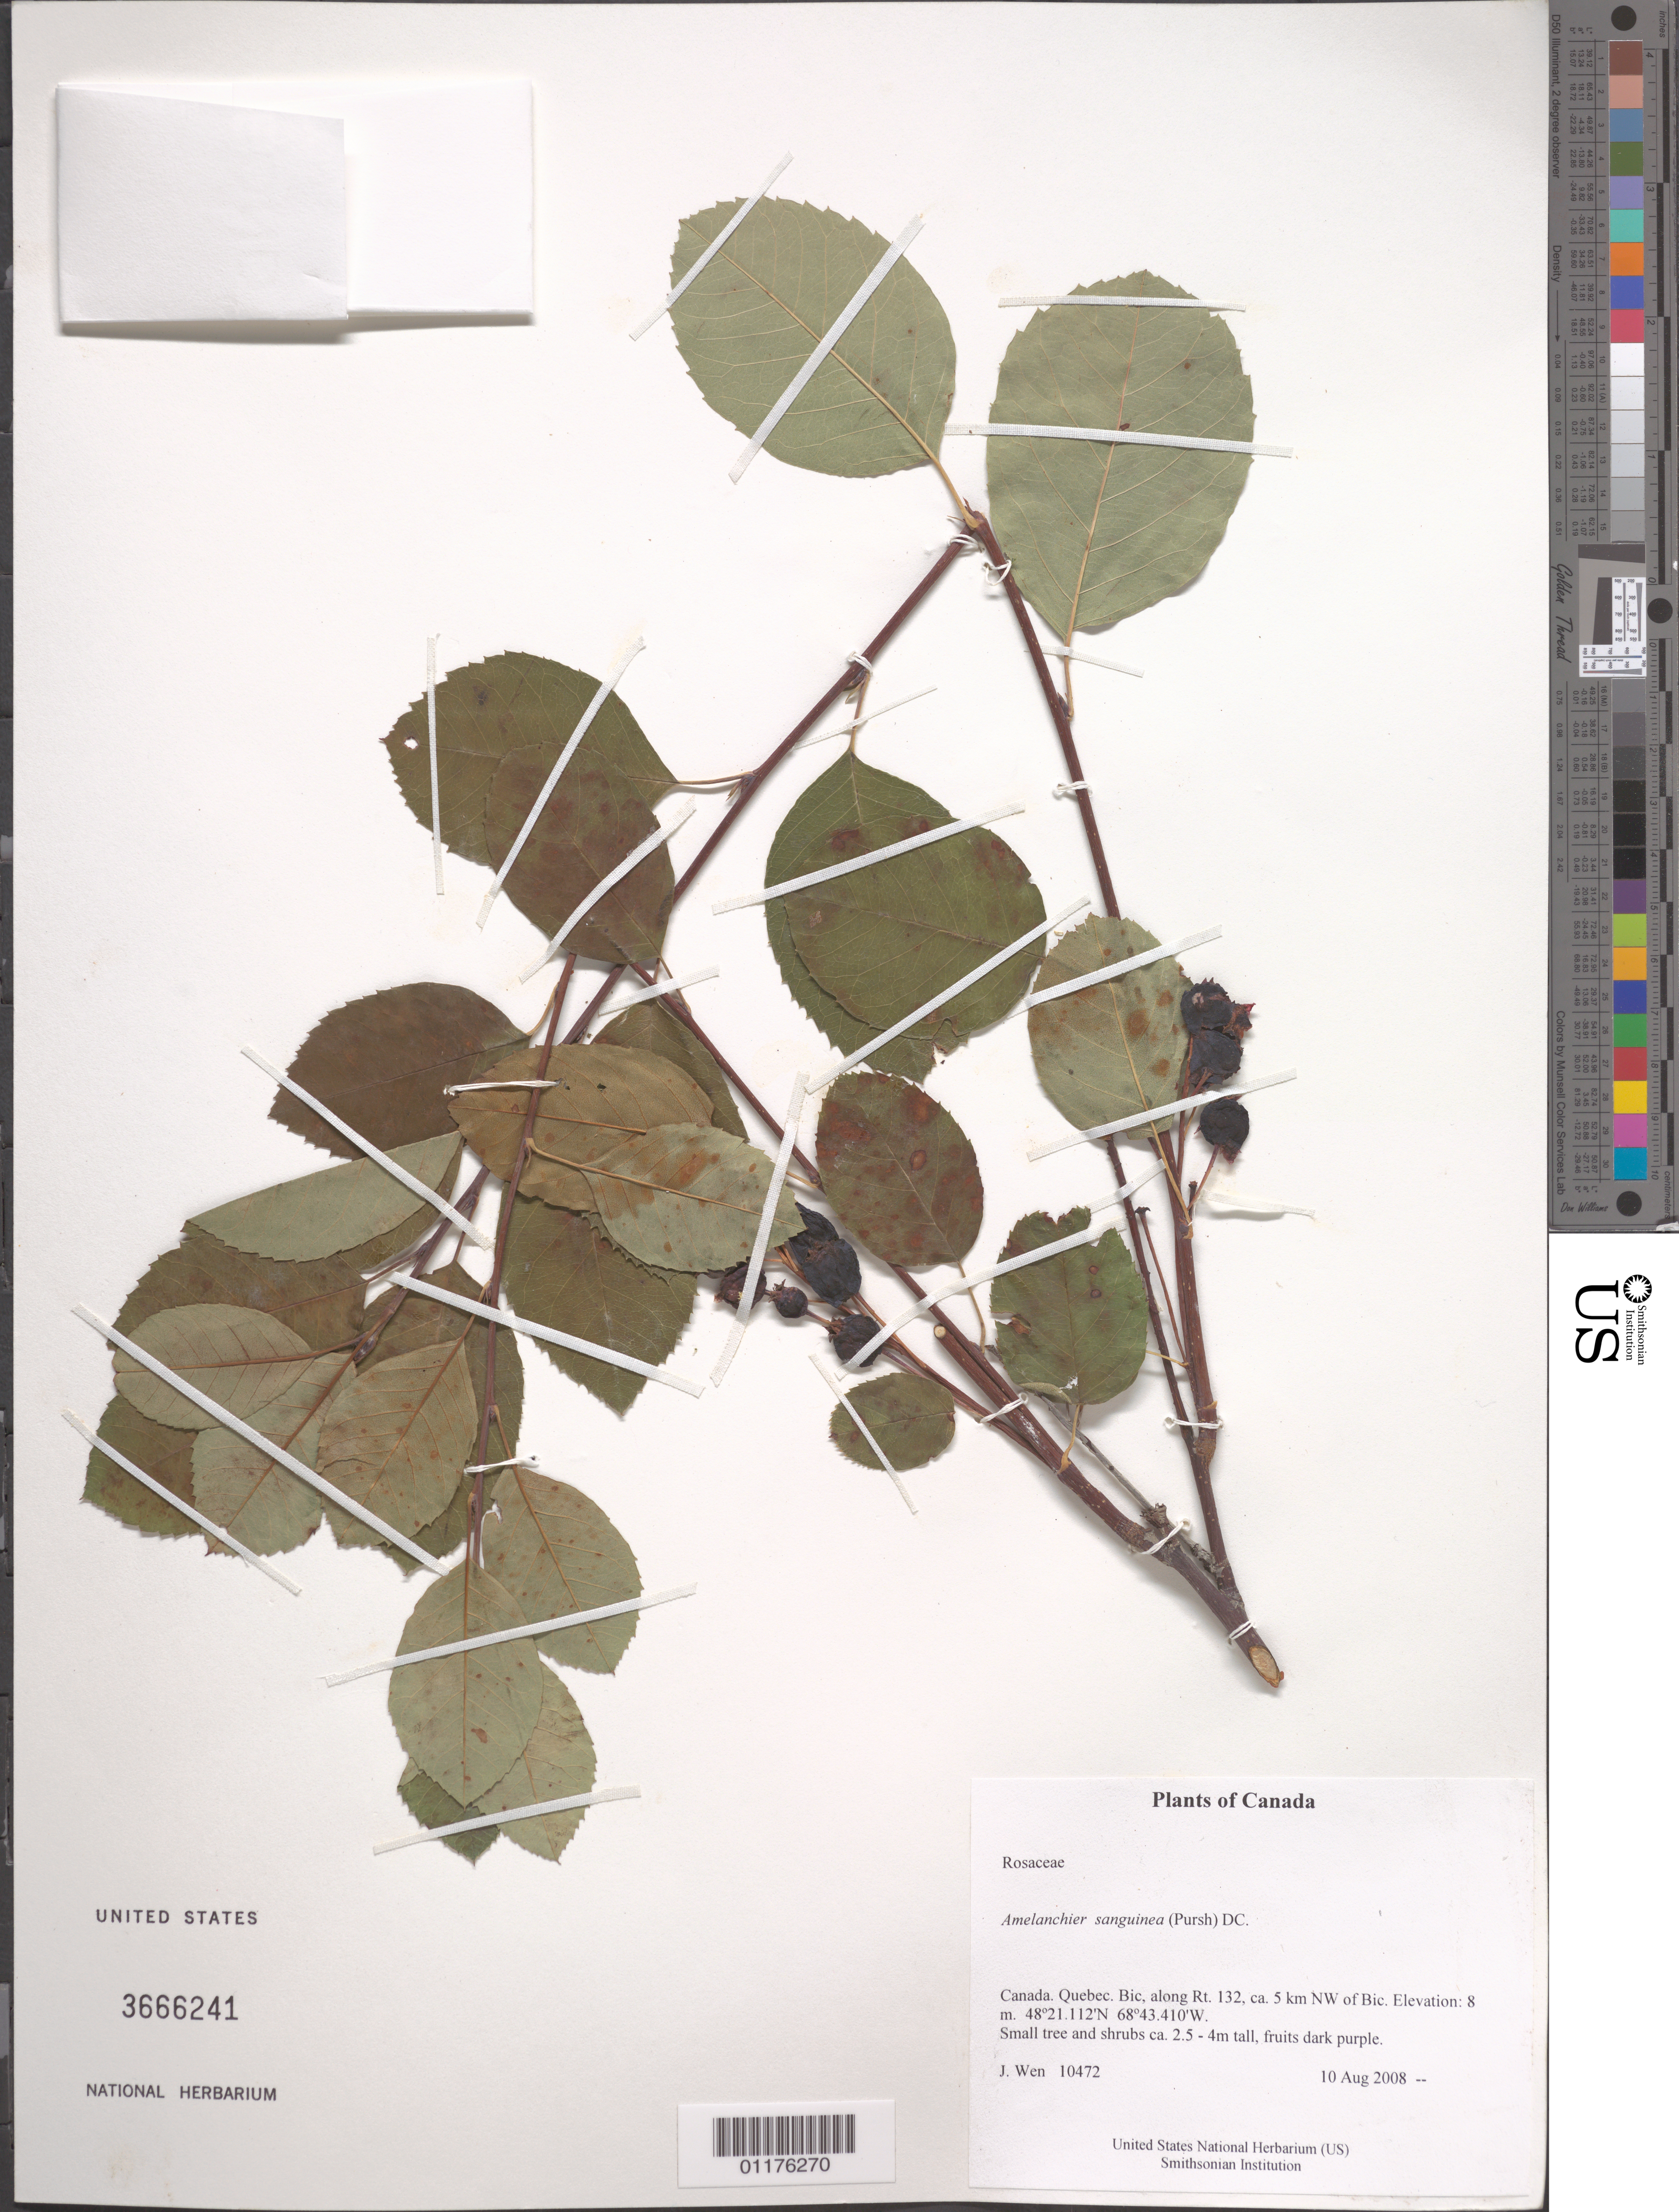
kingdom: Plantae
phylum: Tracheophyta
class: Magnoliopsida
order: Rosales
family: Rosaceae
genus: Amelanchier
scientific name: Amelanchier sanguinea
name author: (Pursh) DC.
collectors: J. Wen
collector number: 10472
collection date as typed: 10 Aug 2008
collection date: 2008-08-10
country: Canada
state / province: Quebec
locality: Bic, along Rt. 132, ca. 5 km NW of Bic.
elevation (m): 8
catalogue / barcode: US 3666241